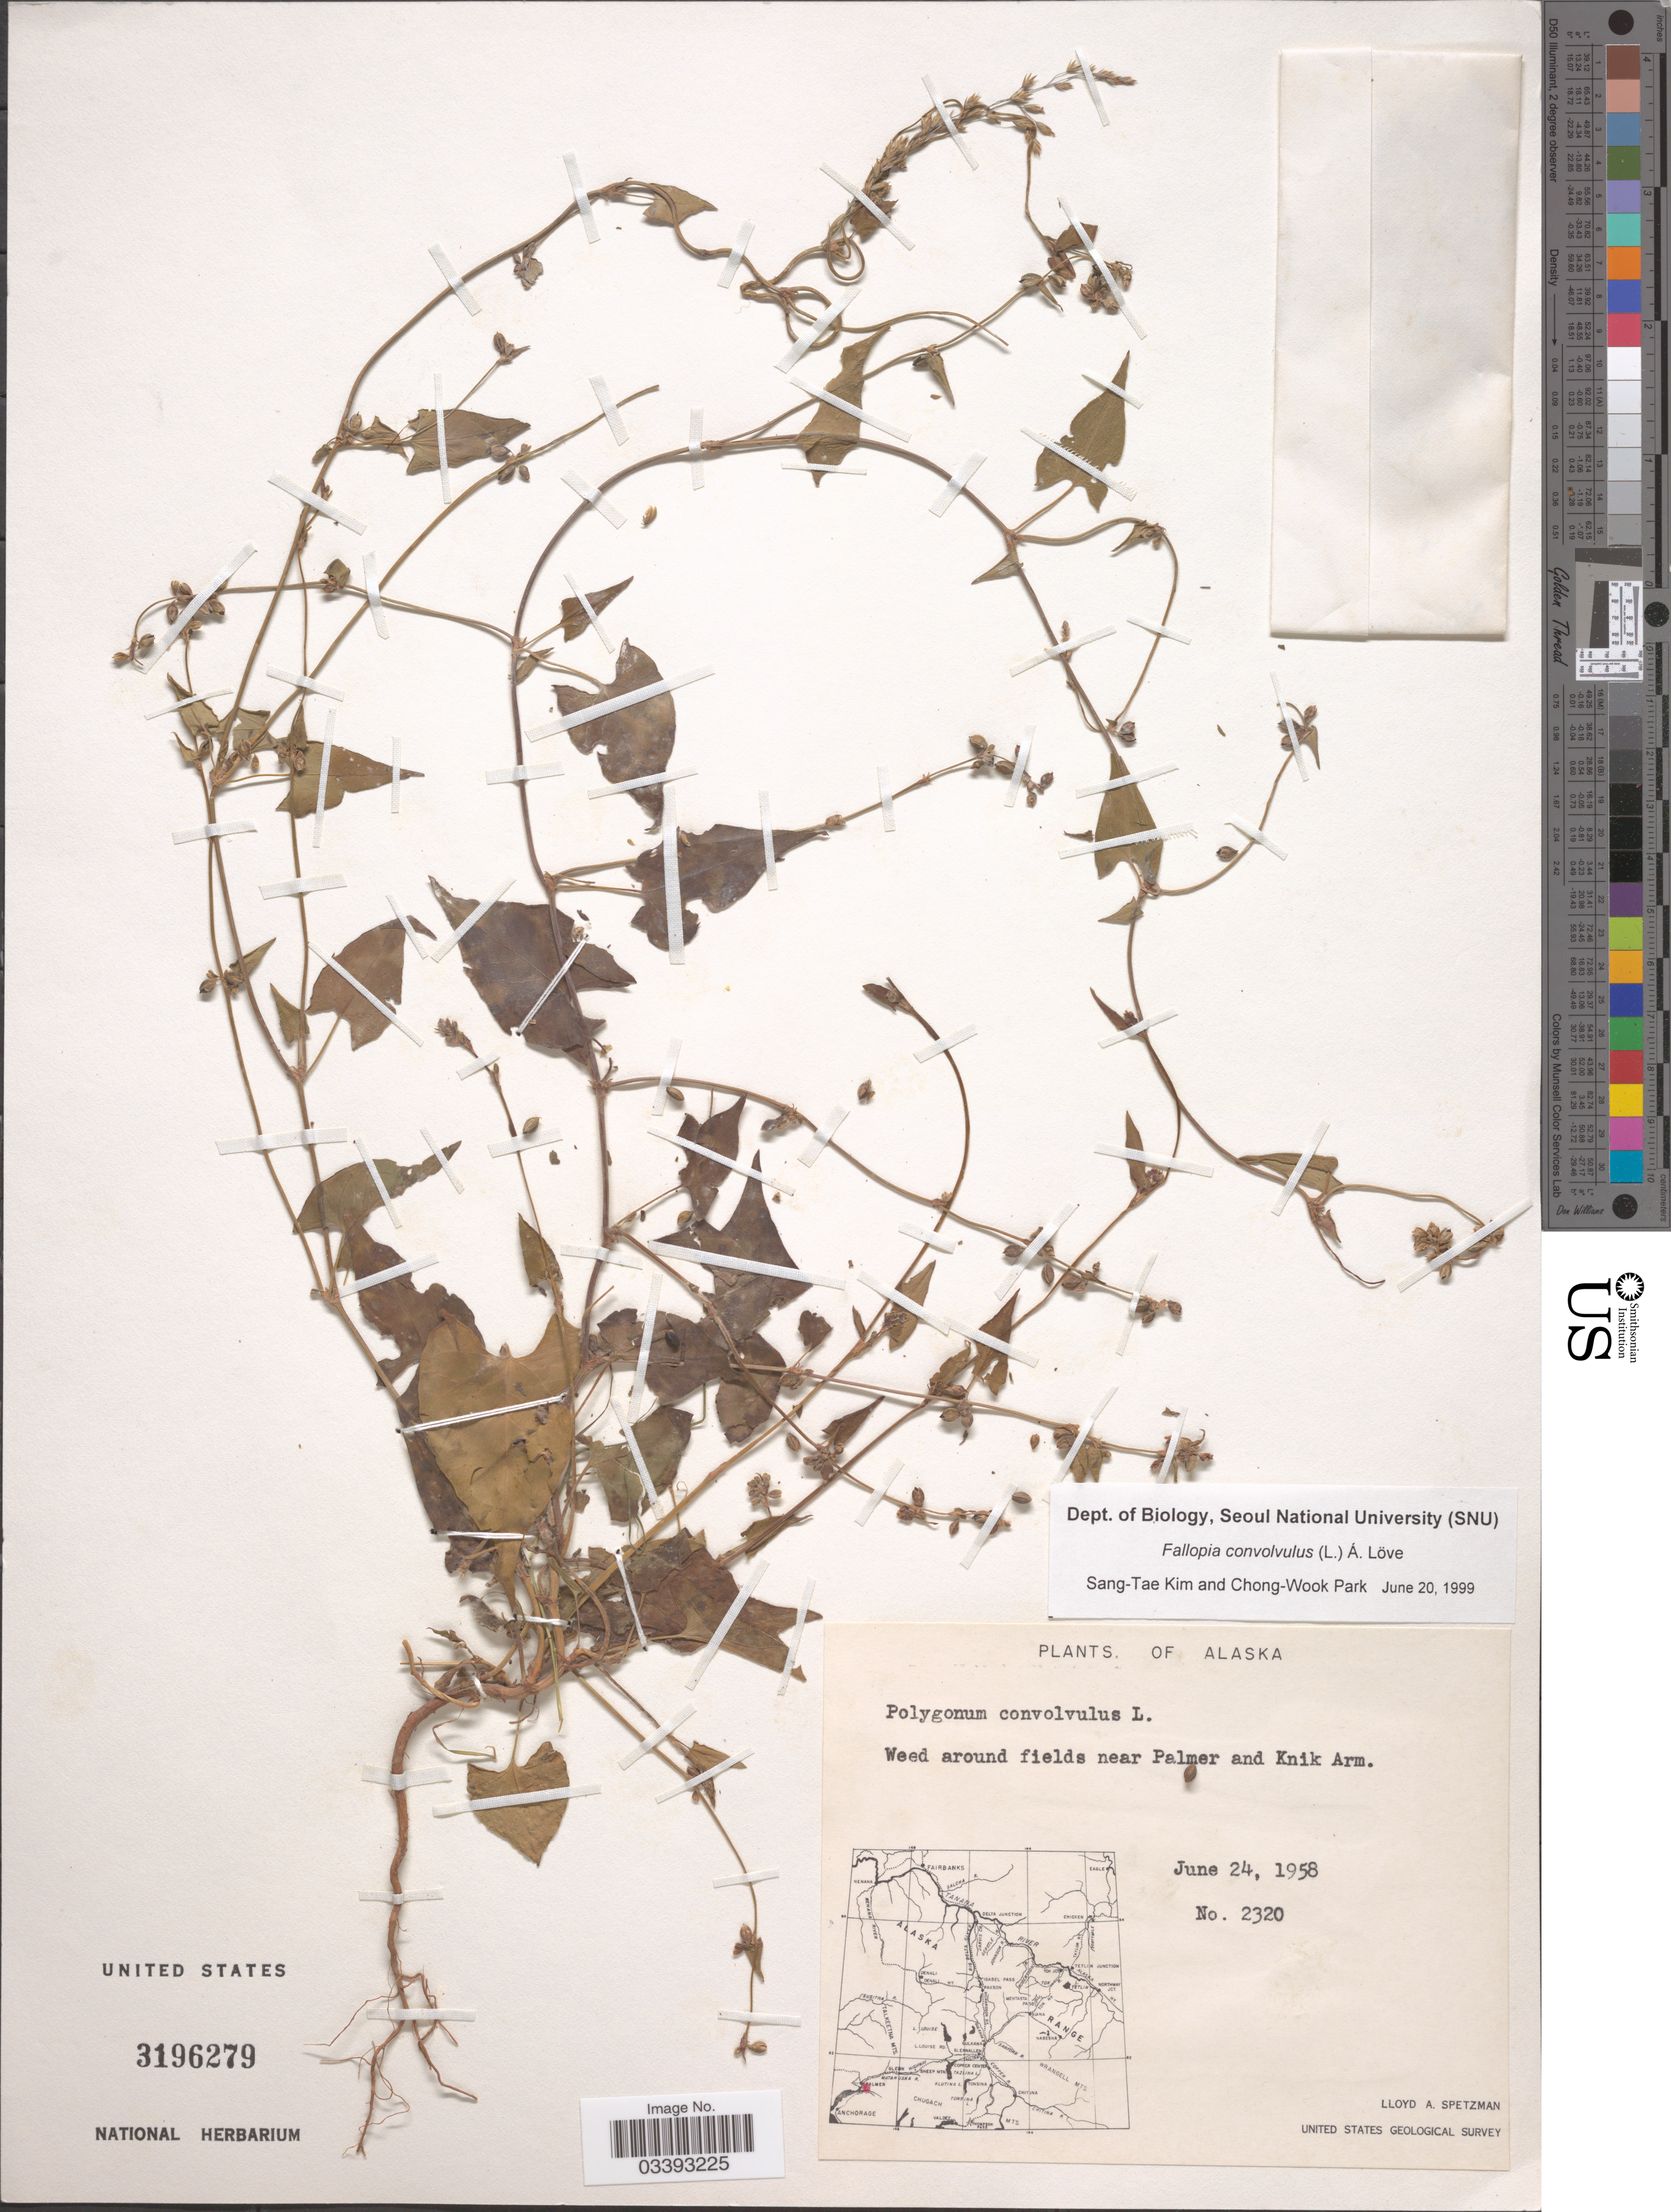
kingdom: Plantae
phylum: Tracheophyta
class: Magnoliopsida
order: Caryophyllales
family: Polygonaceae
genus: Fallopia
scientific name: Fallopia convolvulus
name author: (L.) Á. Löve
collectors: L. Spetzman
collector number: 2320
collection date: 1958-06-24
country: United States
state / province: Alaska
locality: Weed around fields near Palmer and Knik Arm.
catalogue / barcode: US 3196279